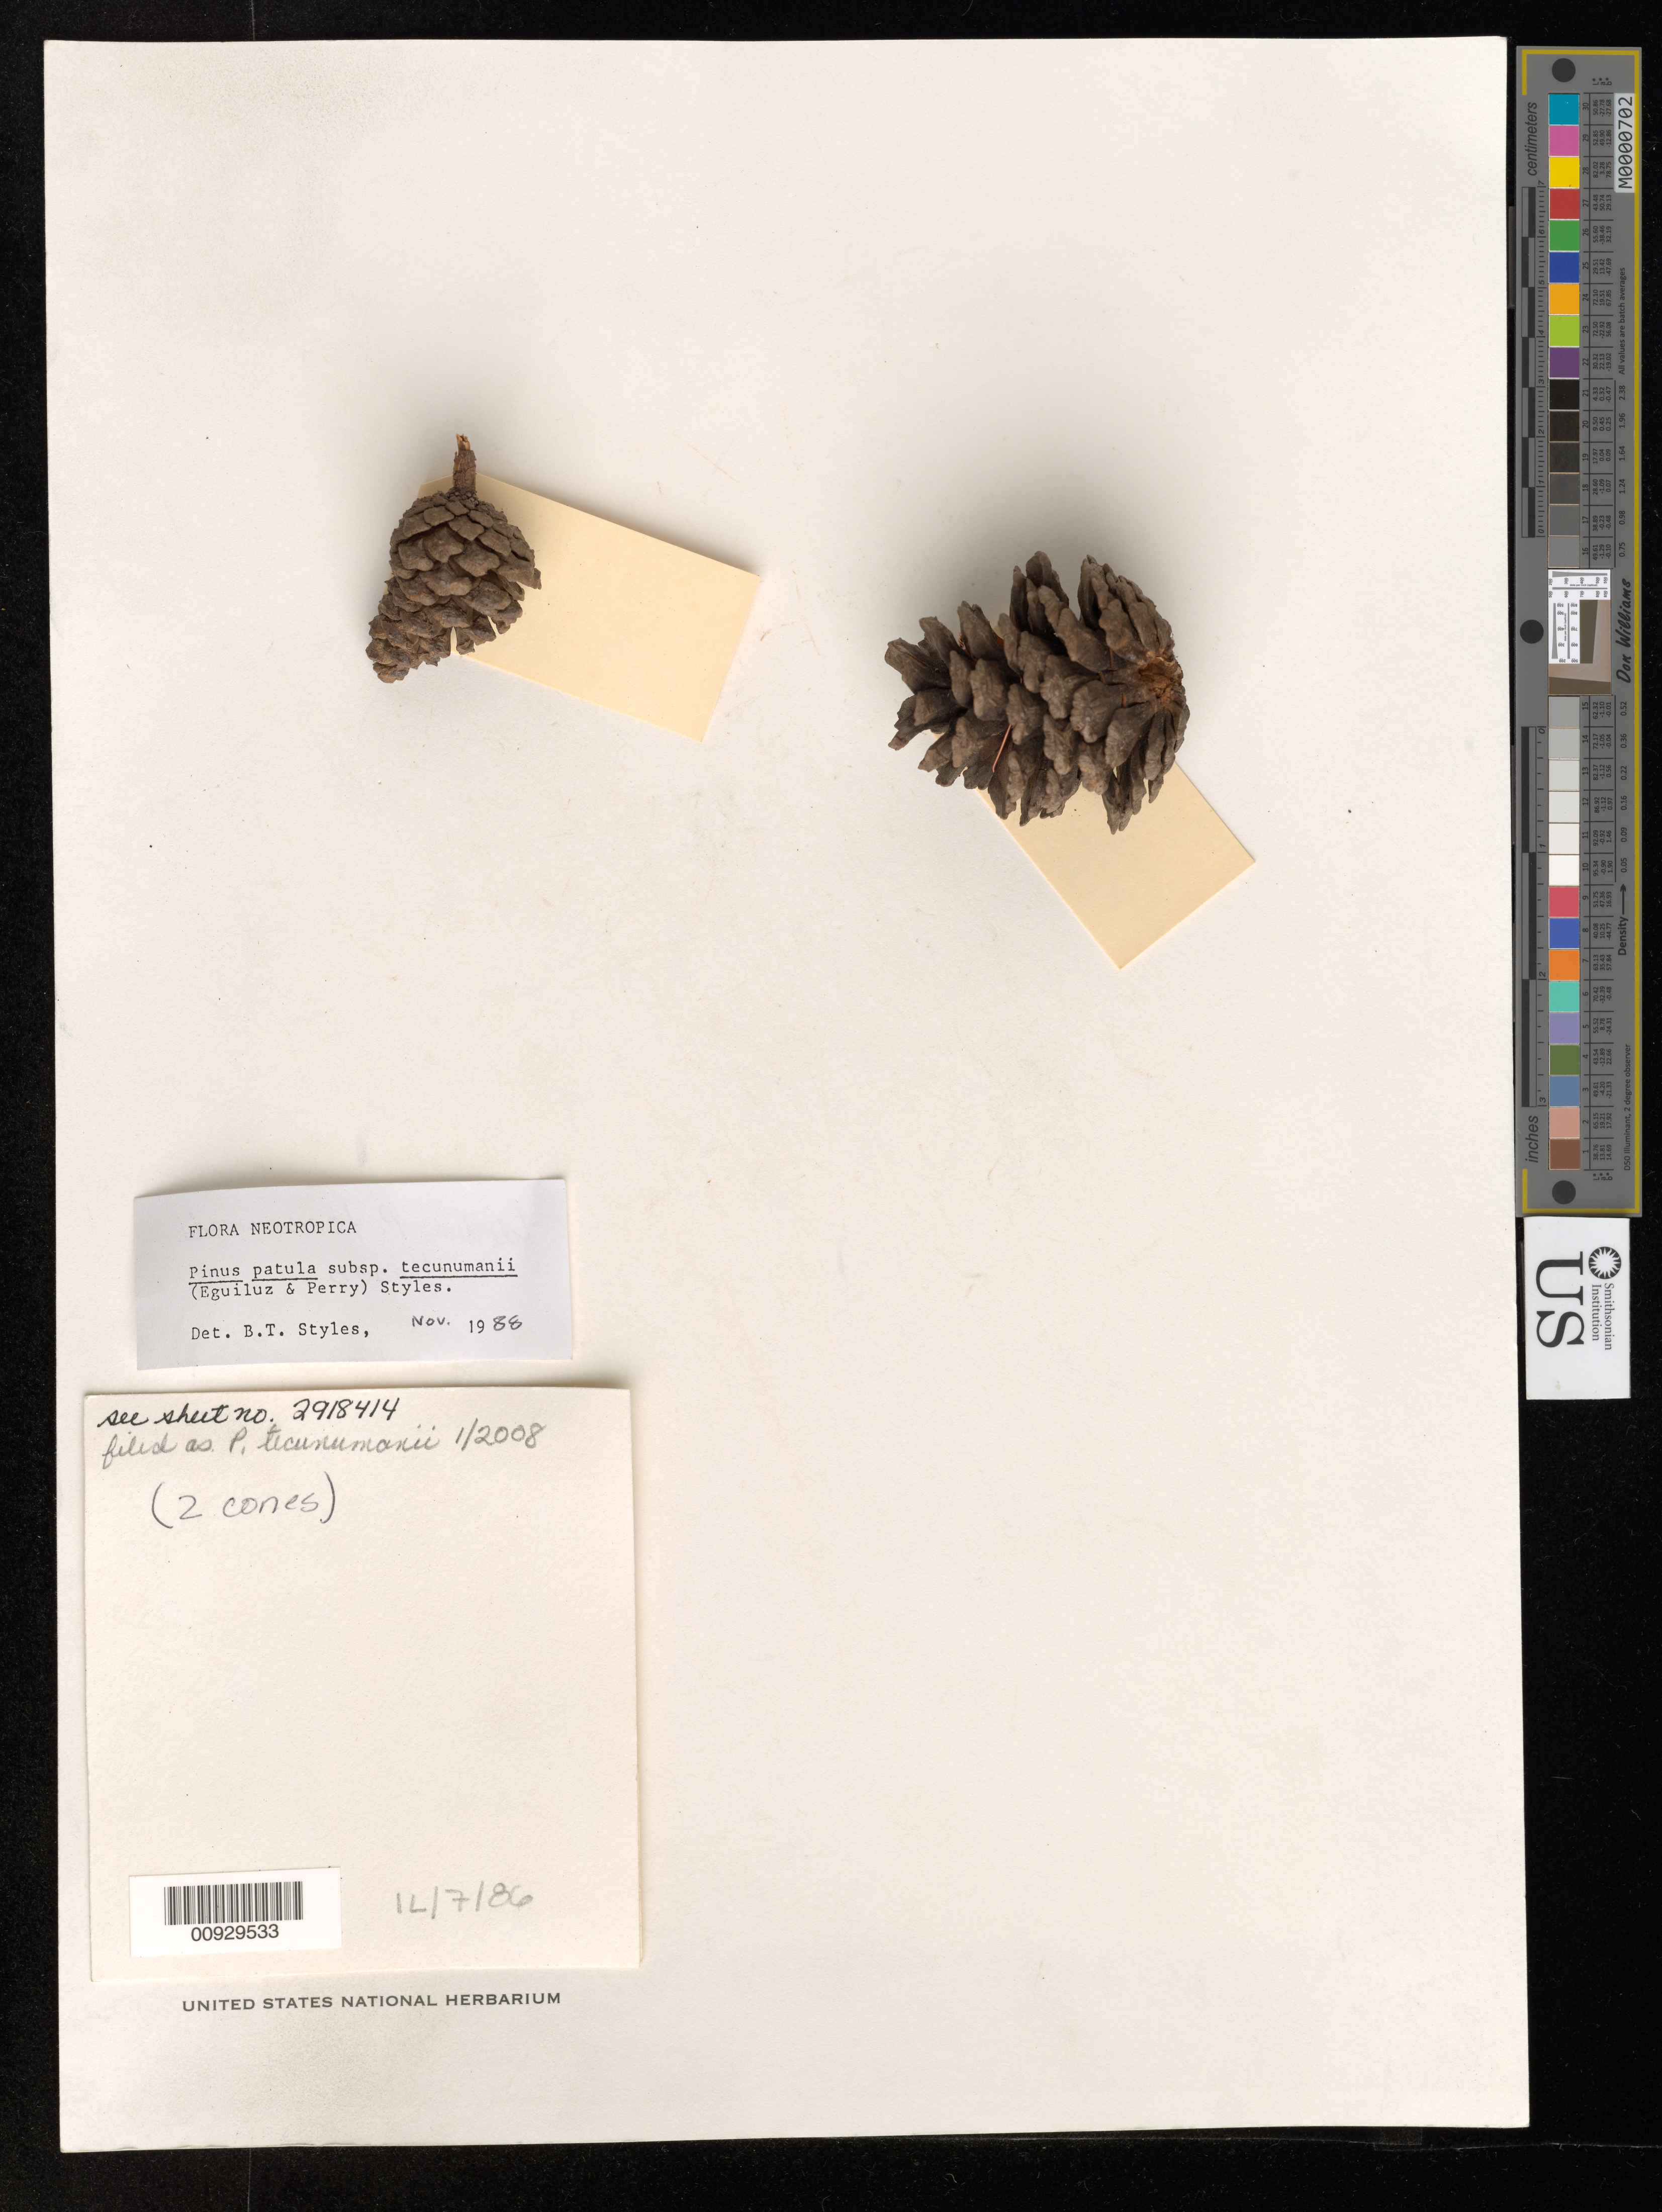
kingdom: Plantae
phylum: Tracheophyta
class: Pinopsida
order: Pinales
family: Pinaceae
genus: Pinus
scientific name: Pinus tecunumanii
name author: F. Schwerdtf. ex Eguiluz & J.P. Perry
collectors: P. H. Allen & M. Van Severen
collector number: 7325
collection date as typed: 06 May 1959 to 07 May 1959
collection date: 1959-05-06/1959-05-07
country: El Salvador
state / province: Chalatenango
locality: Los Esesmiles, highland area east of La Palma.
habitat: Common species at 6000-7500 ft., in association with Pinus ayacahuite and P. pseudostrobus.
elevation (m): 1829